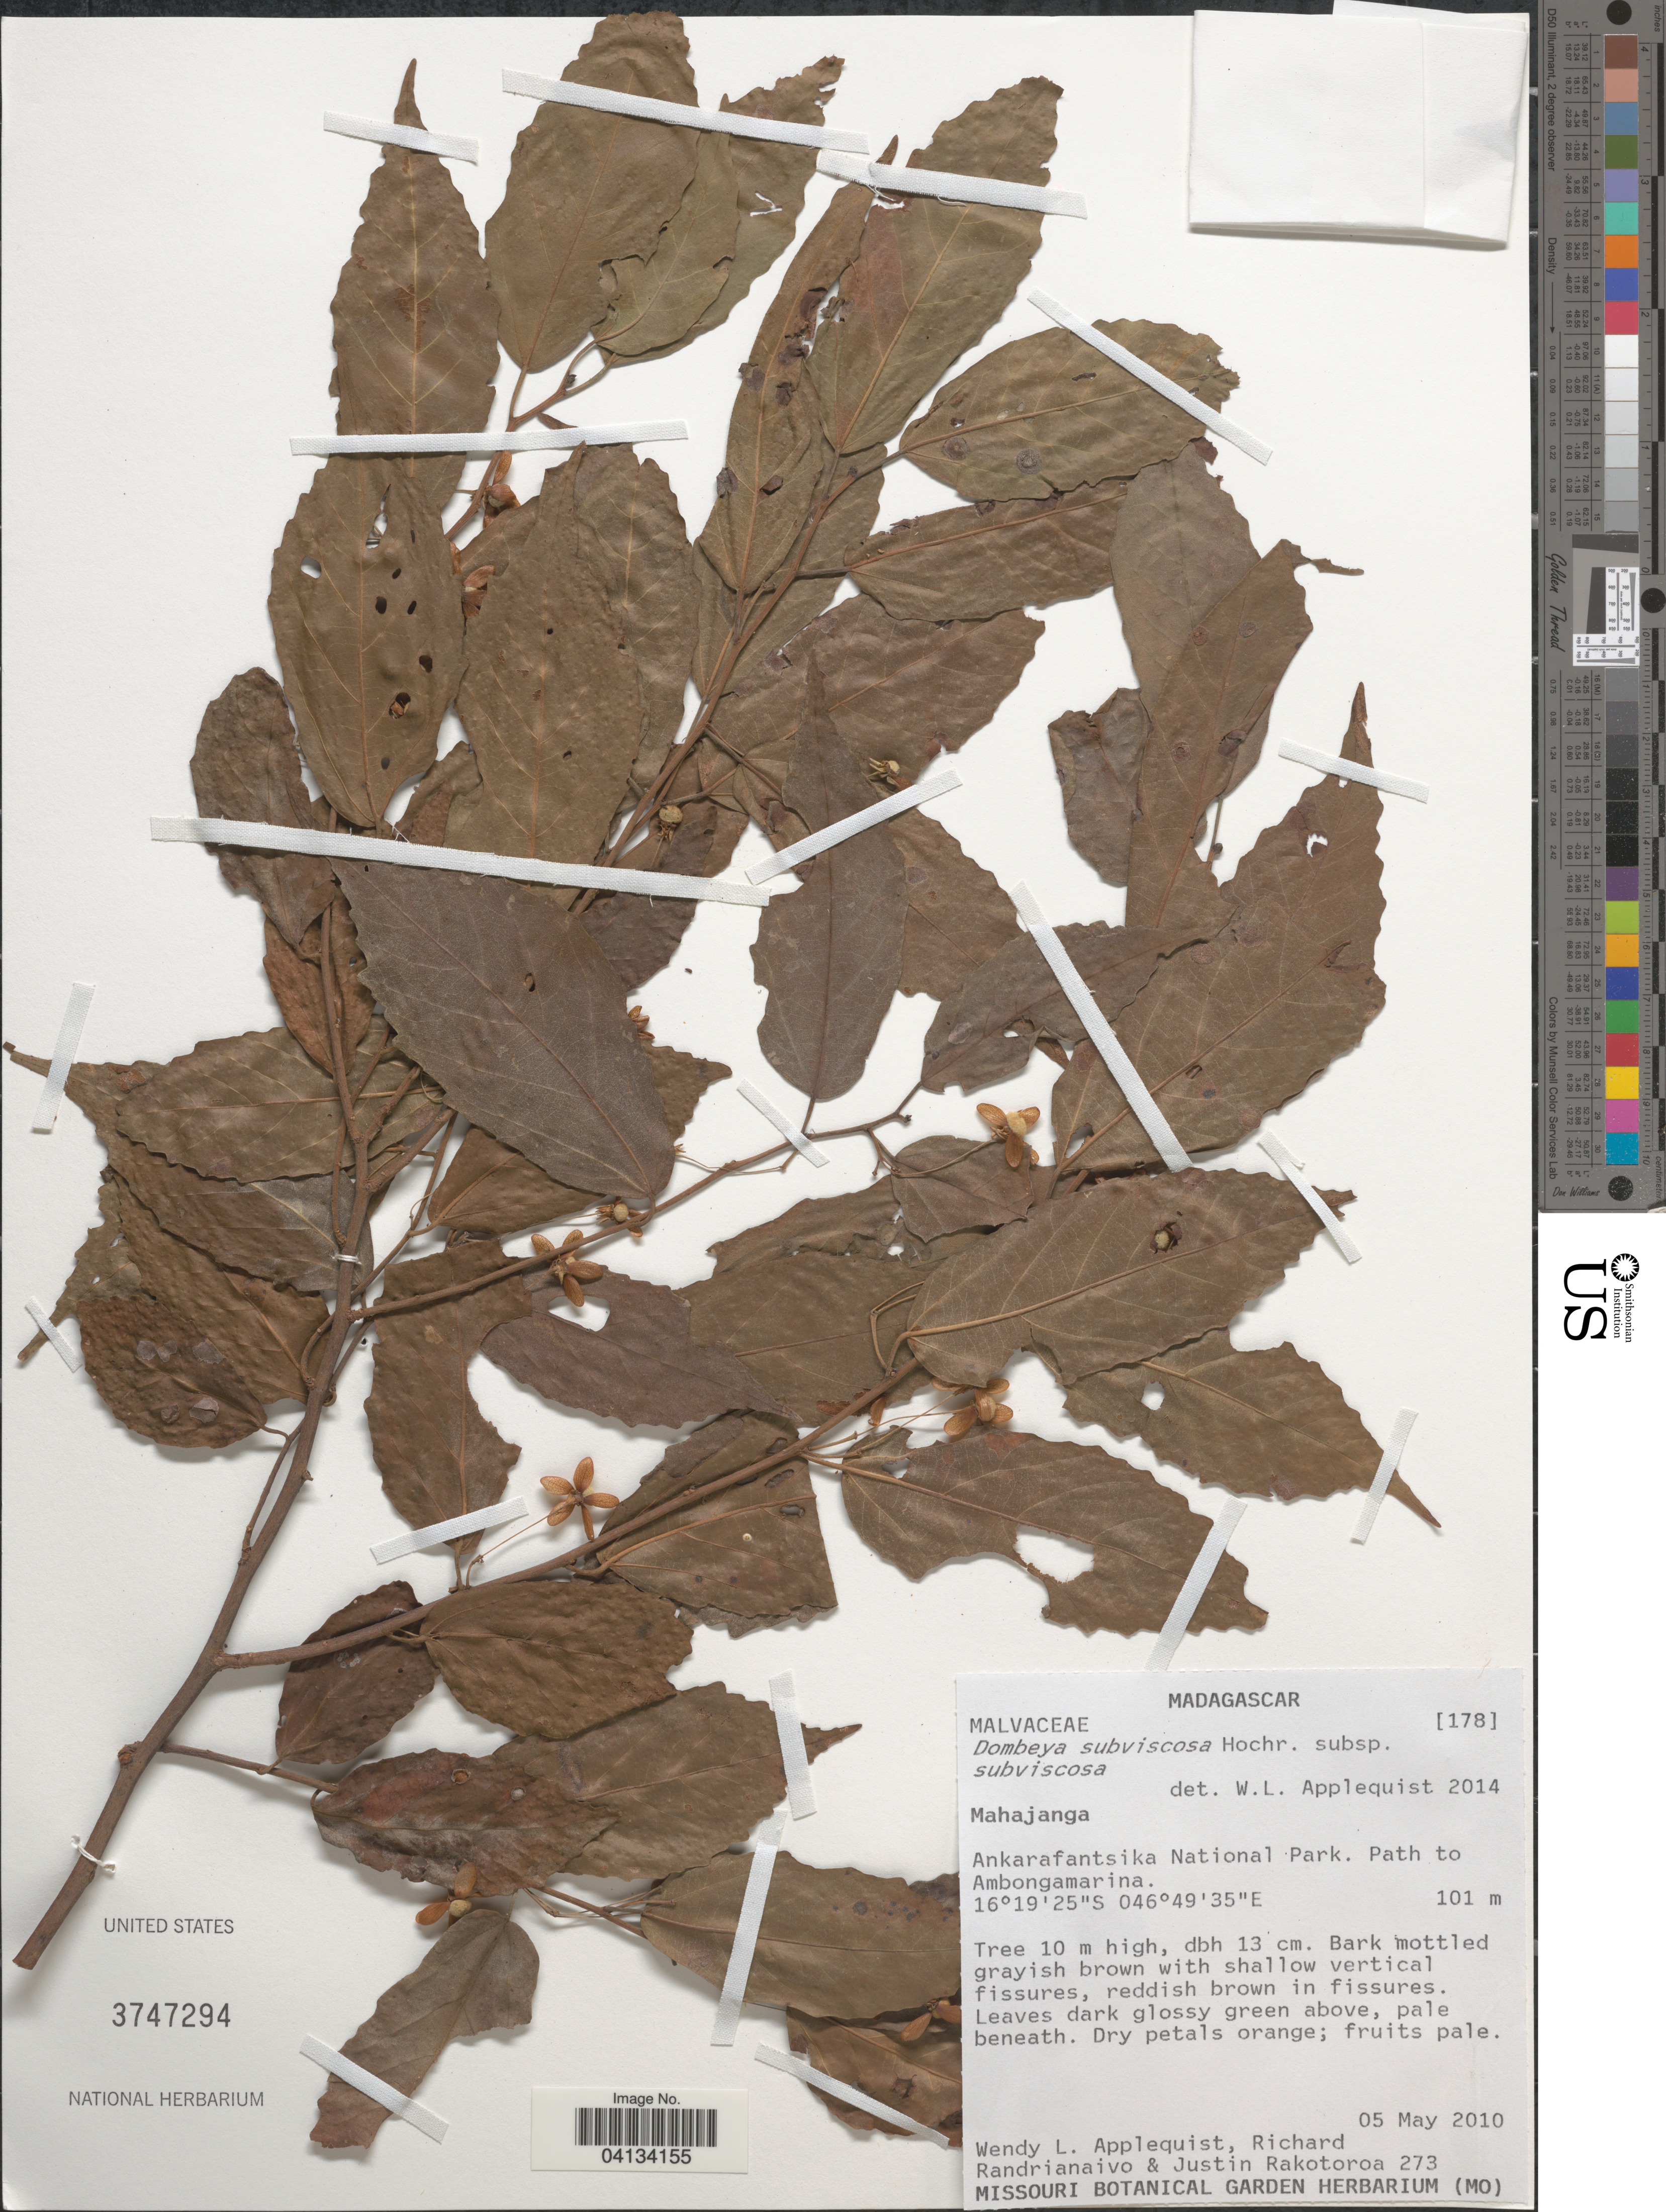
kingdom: Plantae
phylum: Tracheophyta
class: Magnoliopsida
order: Malvales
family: Malvaceae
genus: Dombeya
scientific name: Dombeya subviscosa subsp. subviscosa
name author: Hochr.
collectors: W. Applequist, R. Randrianaivo & J. Rakotoroa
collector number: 273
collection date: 2010-05-05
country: Madagascar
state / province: Boeny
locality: Ankarafantsika National Park. Path to Ambongamarina.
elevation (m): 101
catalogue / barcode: US 3747294